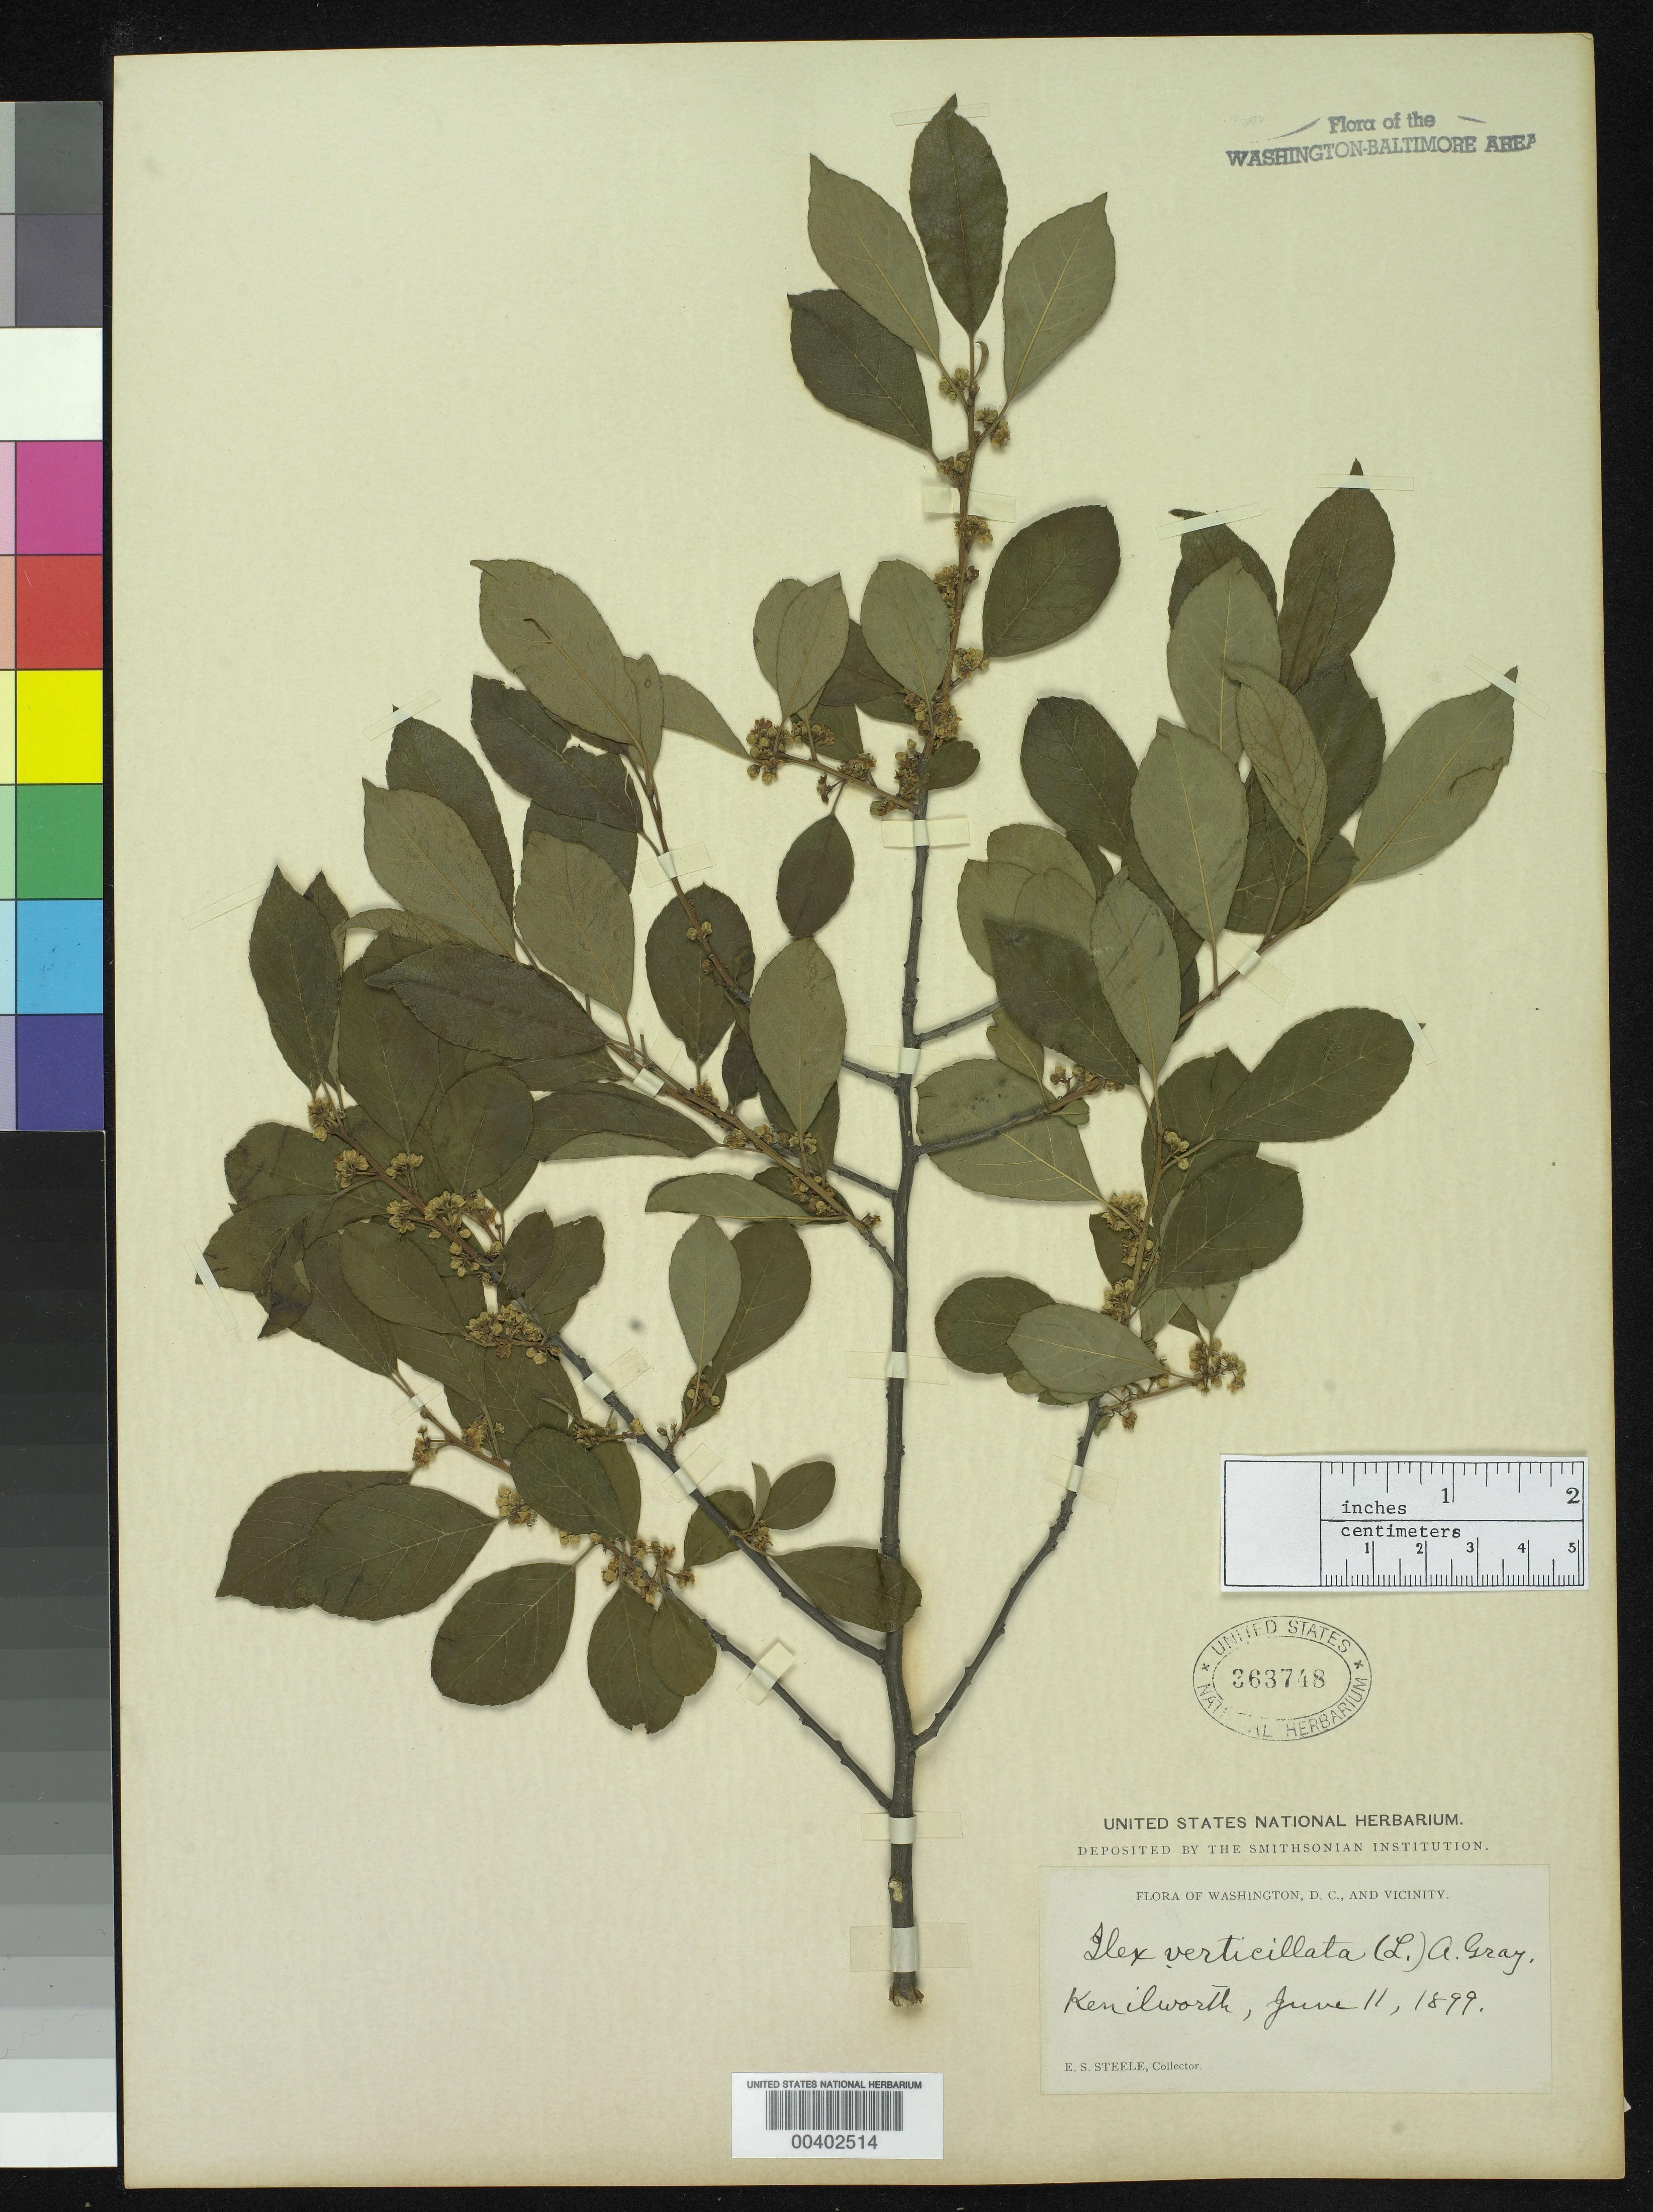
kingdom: Plantae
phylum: Tracheophyta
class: Magnoliopsida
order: Aquifoliales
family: Aquifoliaceae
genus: Ilex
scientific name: Ilex verticillata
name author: (L.) A. Gray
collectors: E. Steele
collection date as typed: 11 Jun 1899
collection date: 1899-06-11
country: United States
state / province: District of Columbia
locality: Kenilworth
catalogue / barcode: US 363748